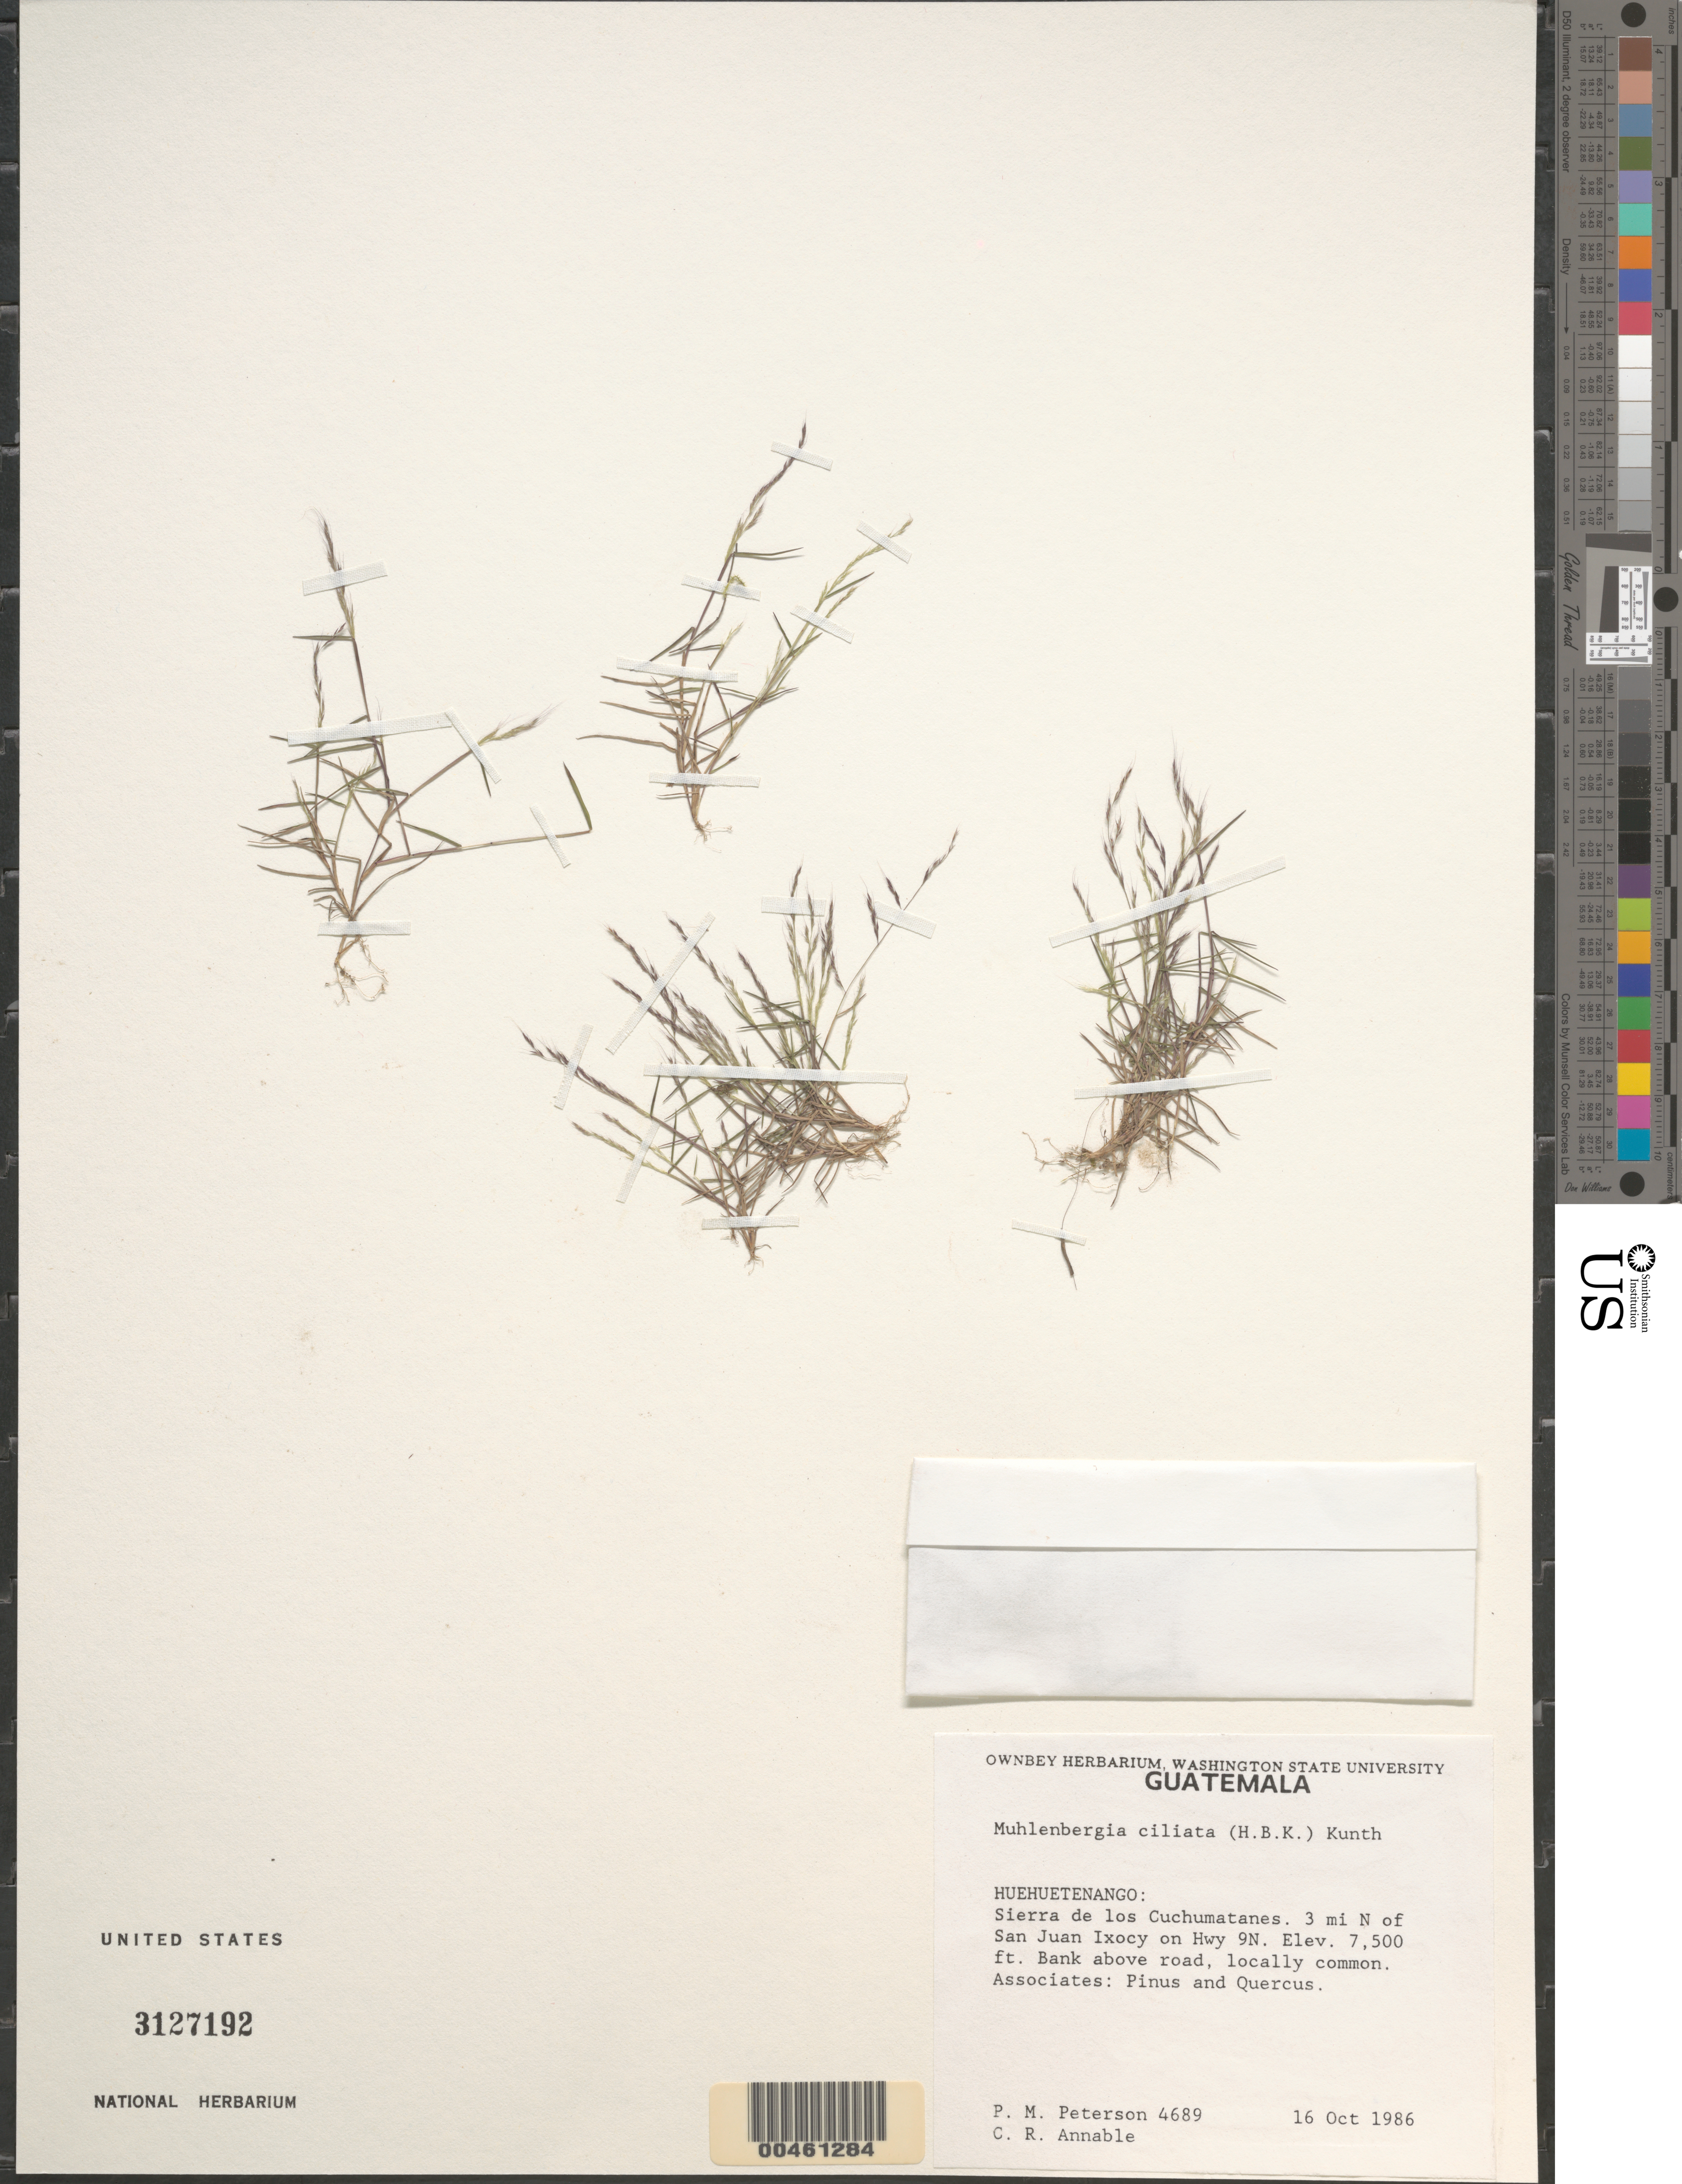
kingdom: Plantae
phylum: Tracheophyta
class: Liliopsida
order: Poales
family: Poaceae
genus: Muhlenbergia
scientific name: Muhlenbergia ciliata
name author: (Kunth) Trin.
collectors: P. M. Peterson & C. R. Annable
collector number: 04689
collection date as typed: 16 Oct 1986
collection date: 1986-10-16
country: Guatemala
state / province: Huehuetenango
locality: Sierra de las Cuchumatanes, 3.0 miles N of San Juan Ixcoy on Hwy 9N.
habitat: Bank above road, associated with Pinus and Quercus.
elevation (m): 2286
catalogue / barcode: US 3127192